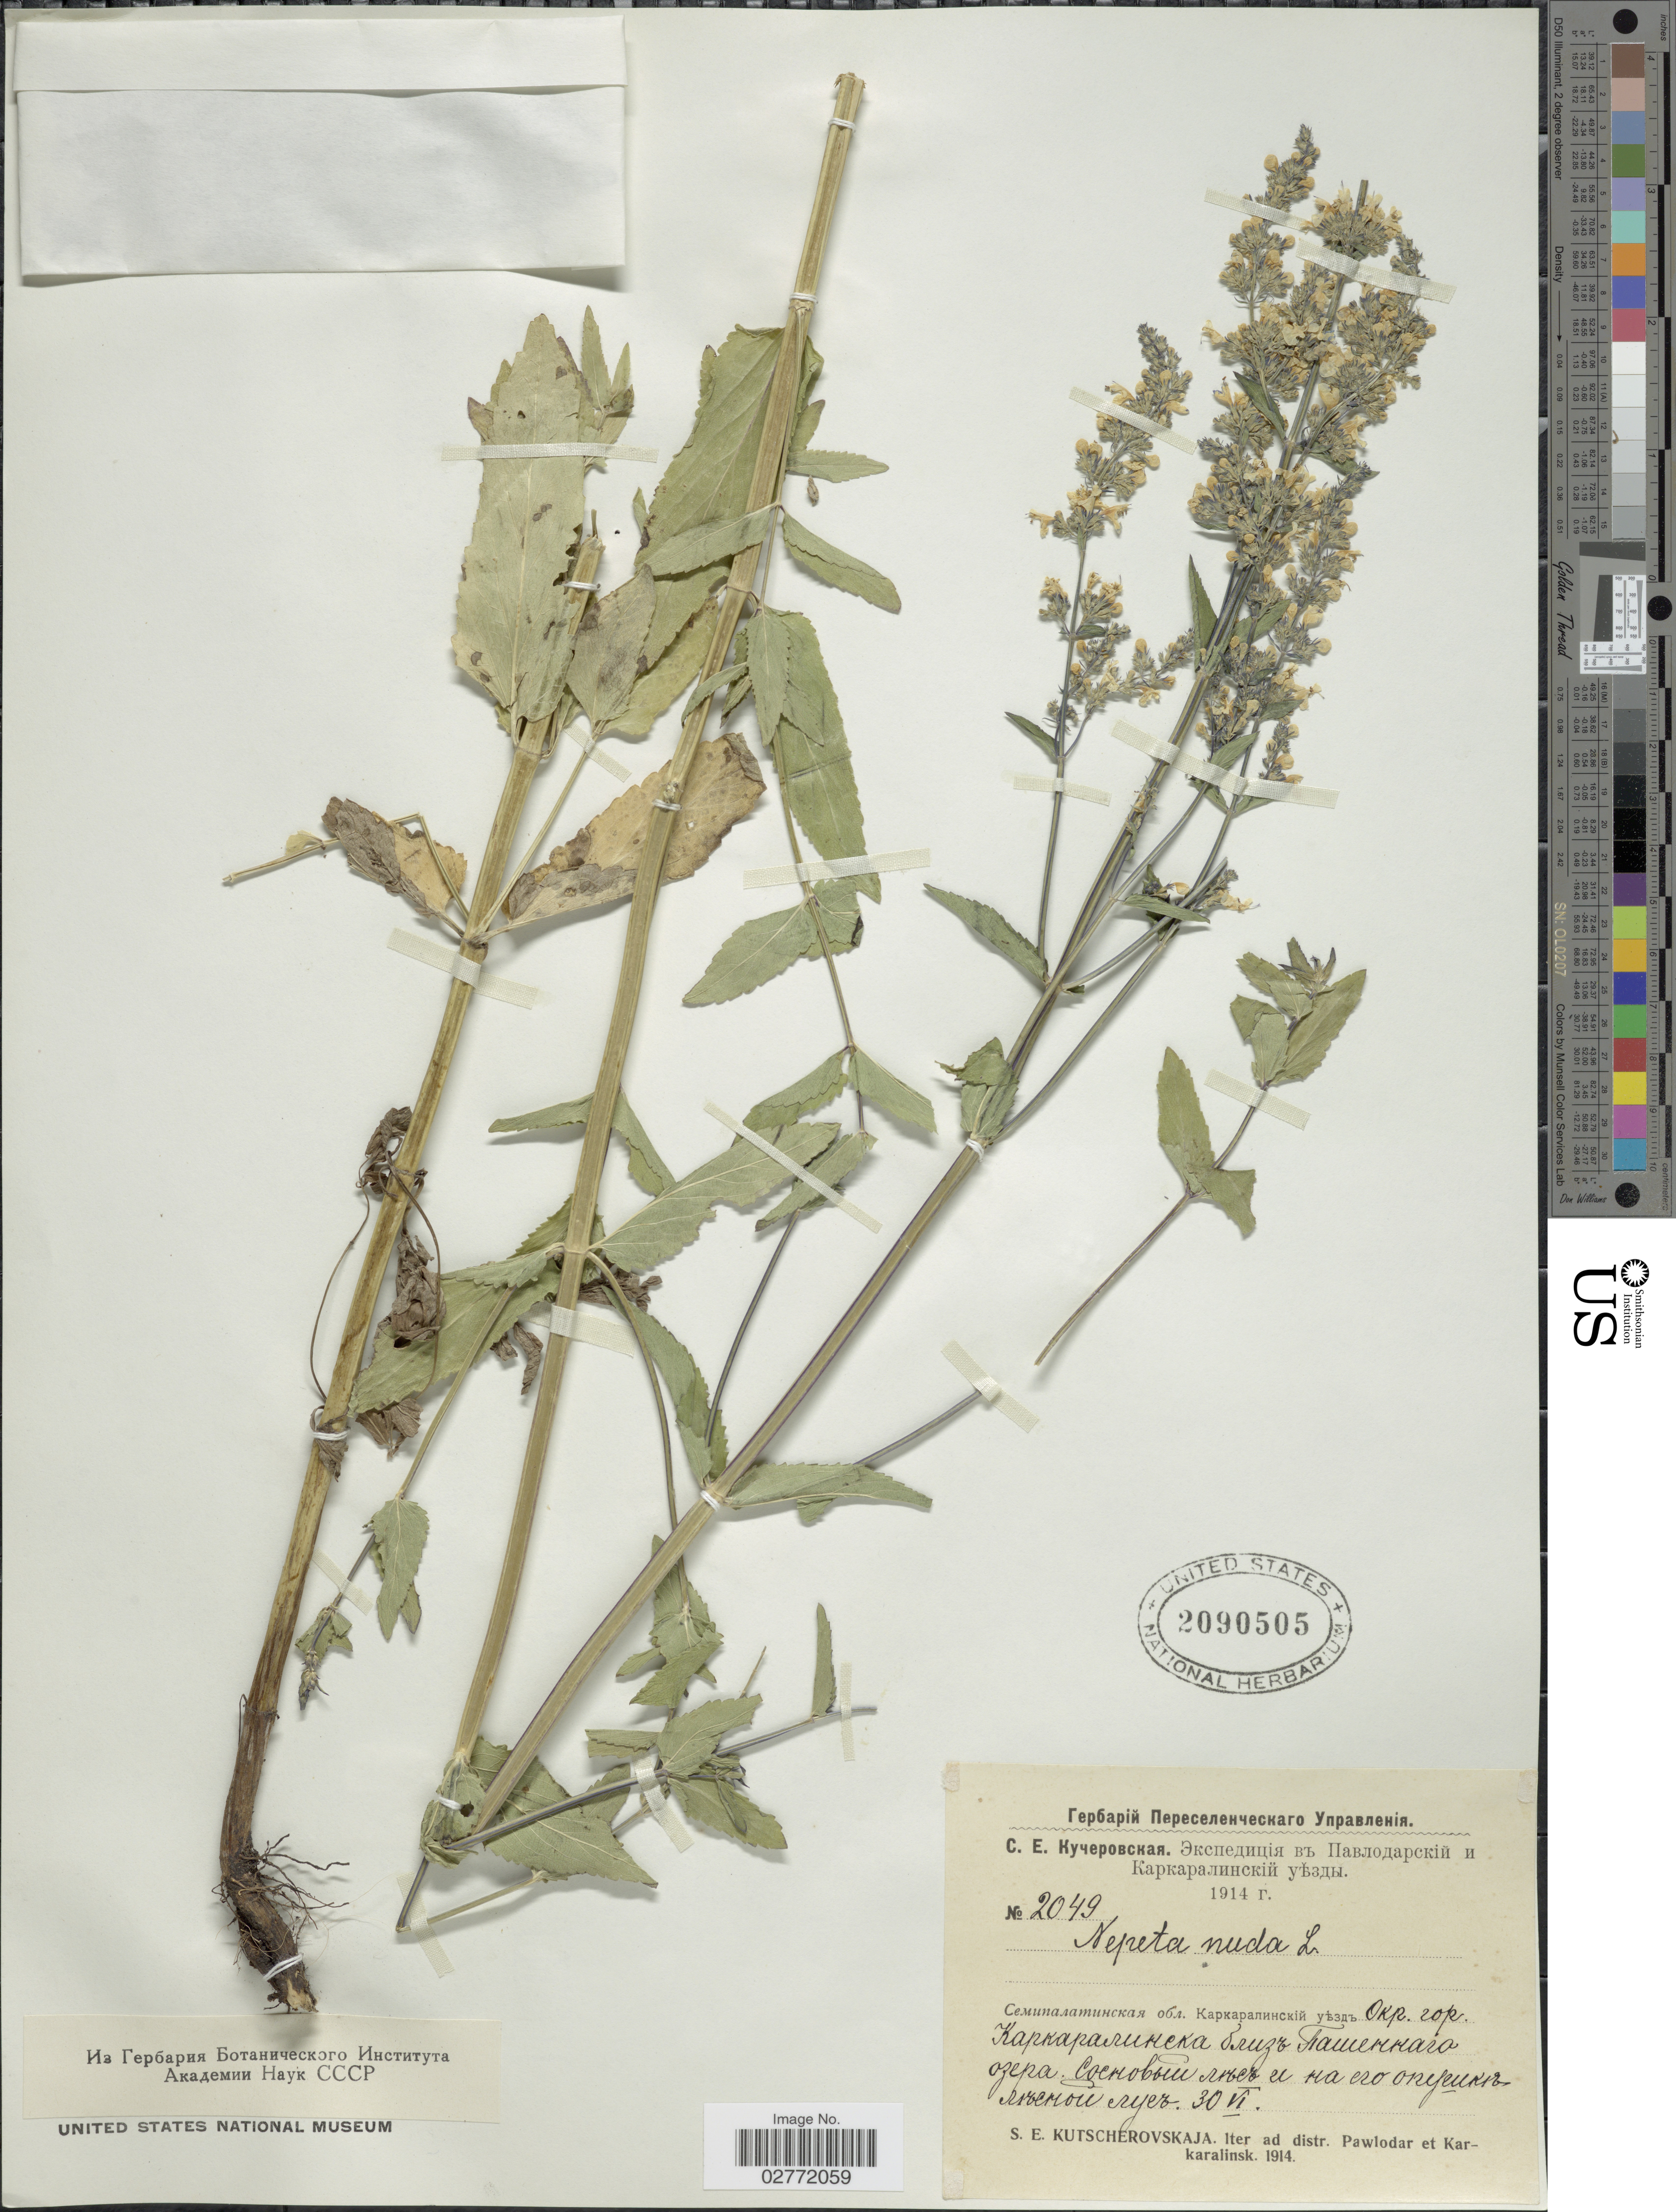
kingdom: Plantae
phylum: Tracheophyta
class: Magnoliopsida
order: Lamiales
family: Lamiaceae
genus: Nepeta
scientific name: Nepeta nuda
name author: L.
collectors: S. Kutscherovskaja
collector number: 2049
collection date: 1914-06-30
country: Kazakhstan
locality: X, Iter ad distr. Pawlodar et Karkaralinsk.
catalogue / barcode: US 2090505